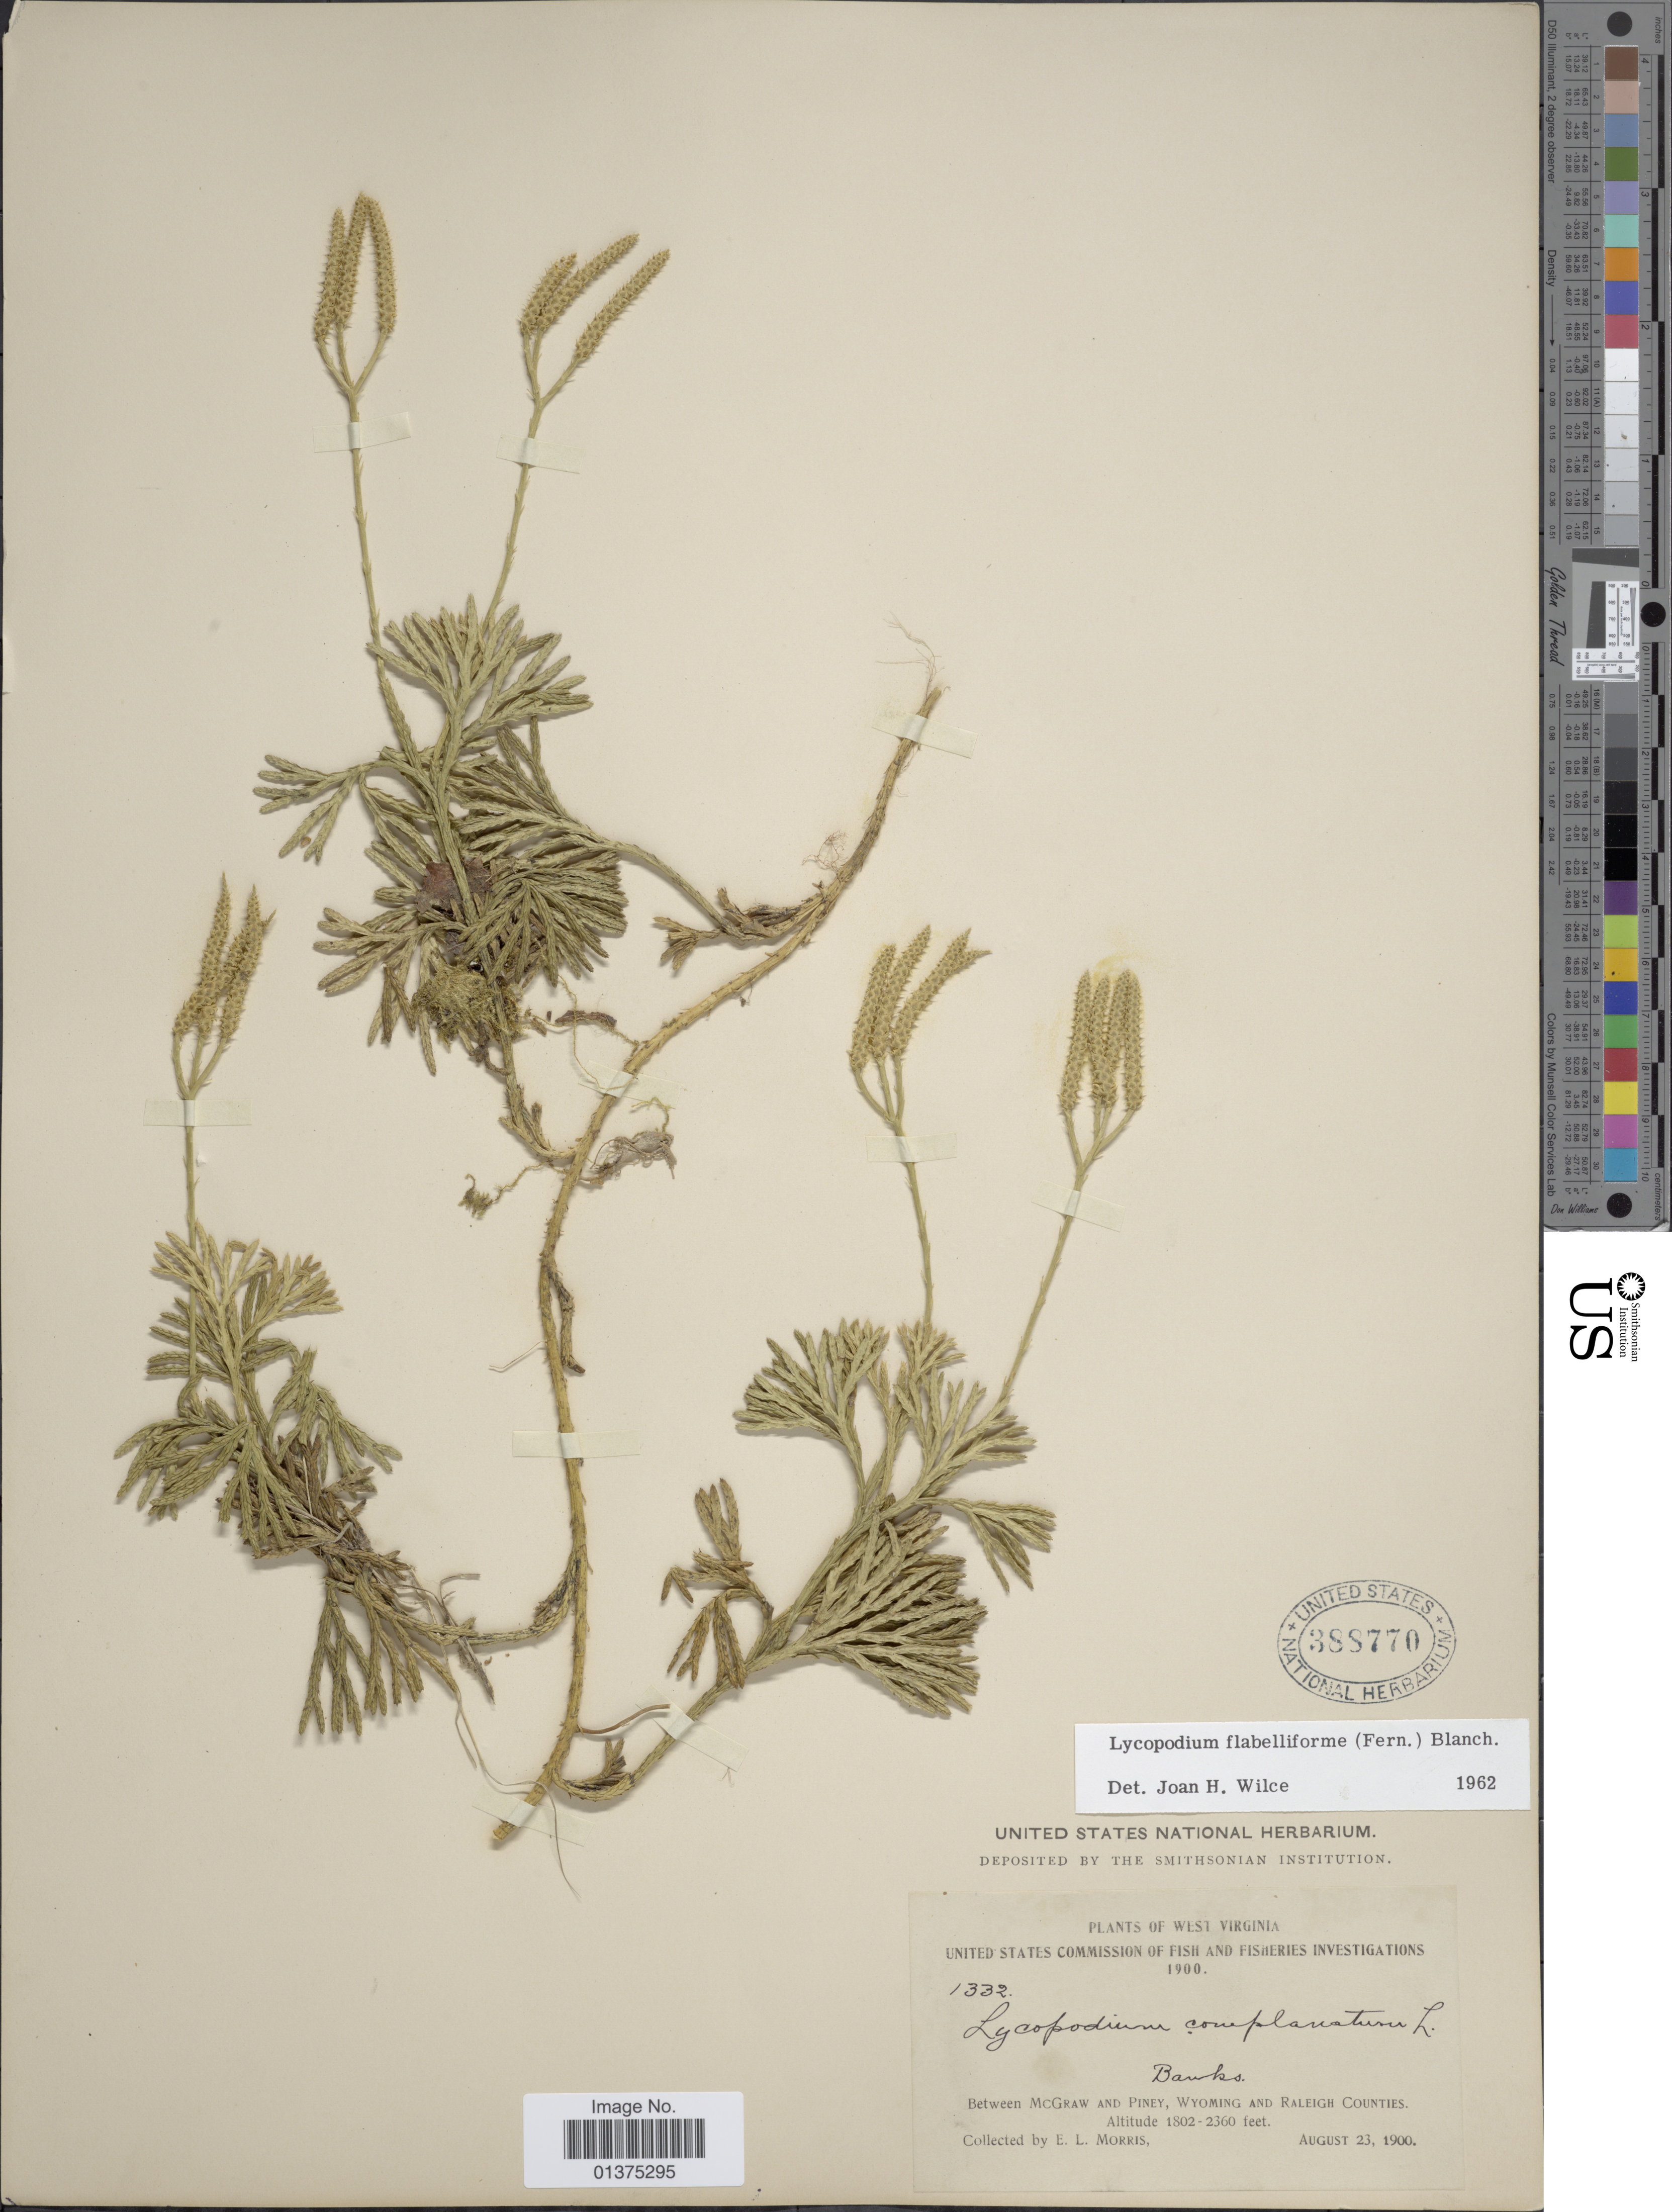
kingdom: Plantae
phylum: Tracheophyta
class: Lycopodiopsida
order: Lycopodiales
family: Lycopodiaceae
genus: Diphasiastrum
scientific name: Diphasiastrum digitatum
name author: (Dill. ex A. Braun) Holub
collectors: E. Morris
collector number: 1332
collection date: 1900-08-23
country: United States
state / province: West Virginia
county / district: Raleigh / Wyoming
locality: Between Piney and McGraws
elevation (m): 549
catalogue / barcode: US 388770